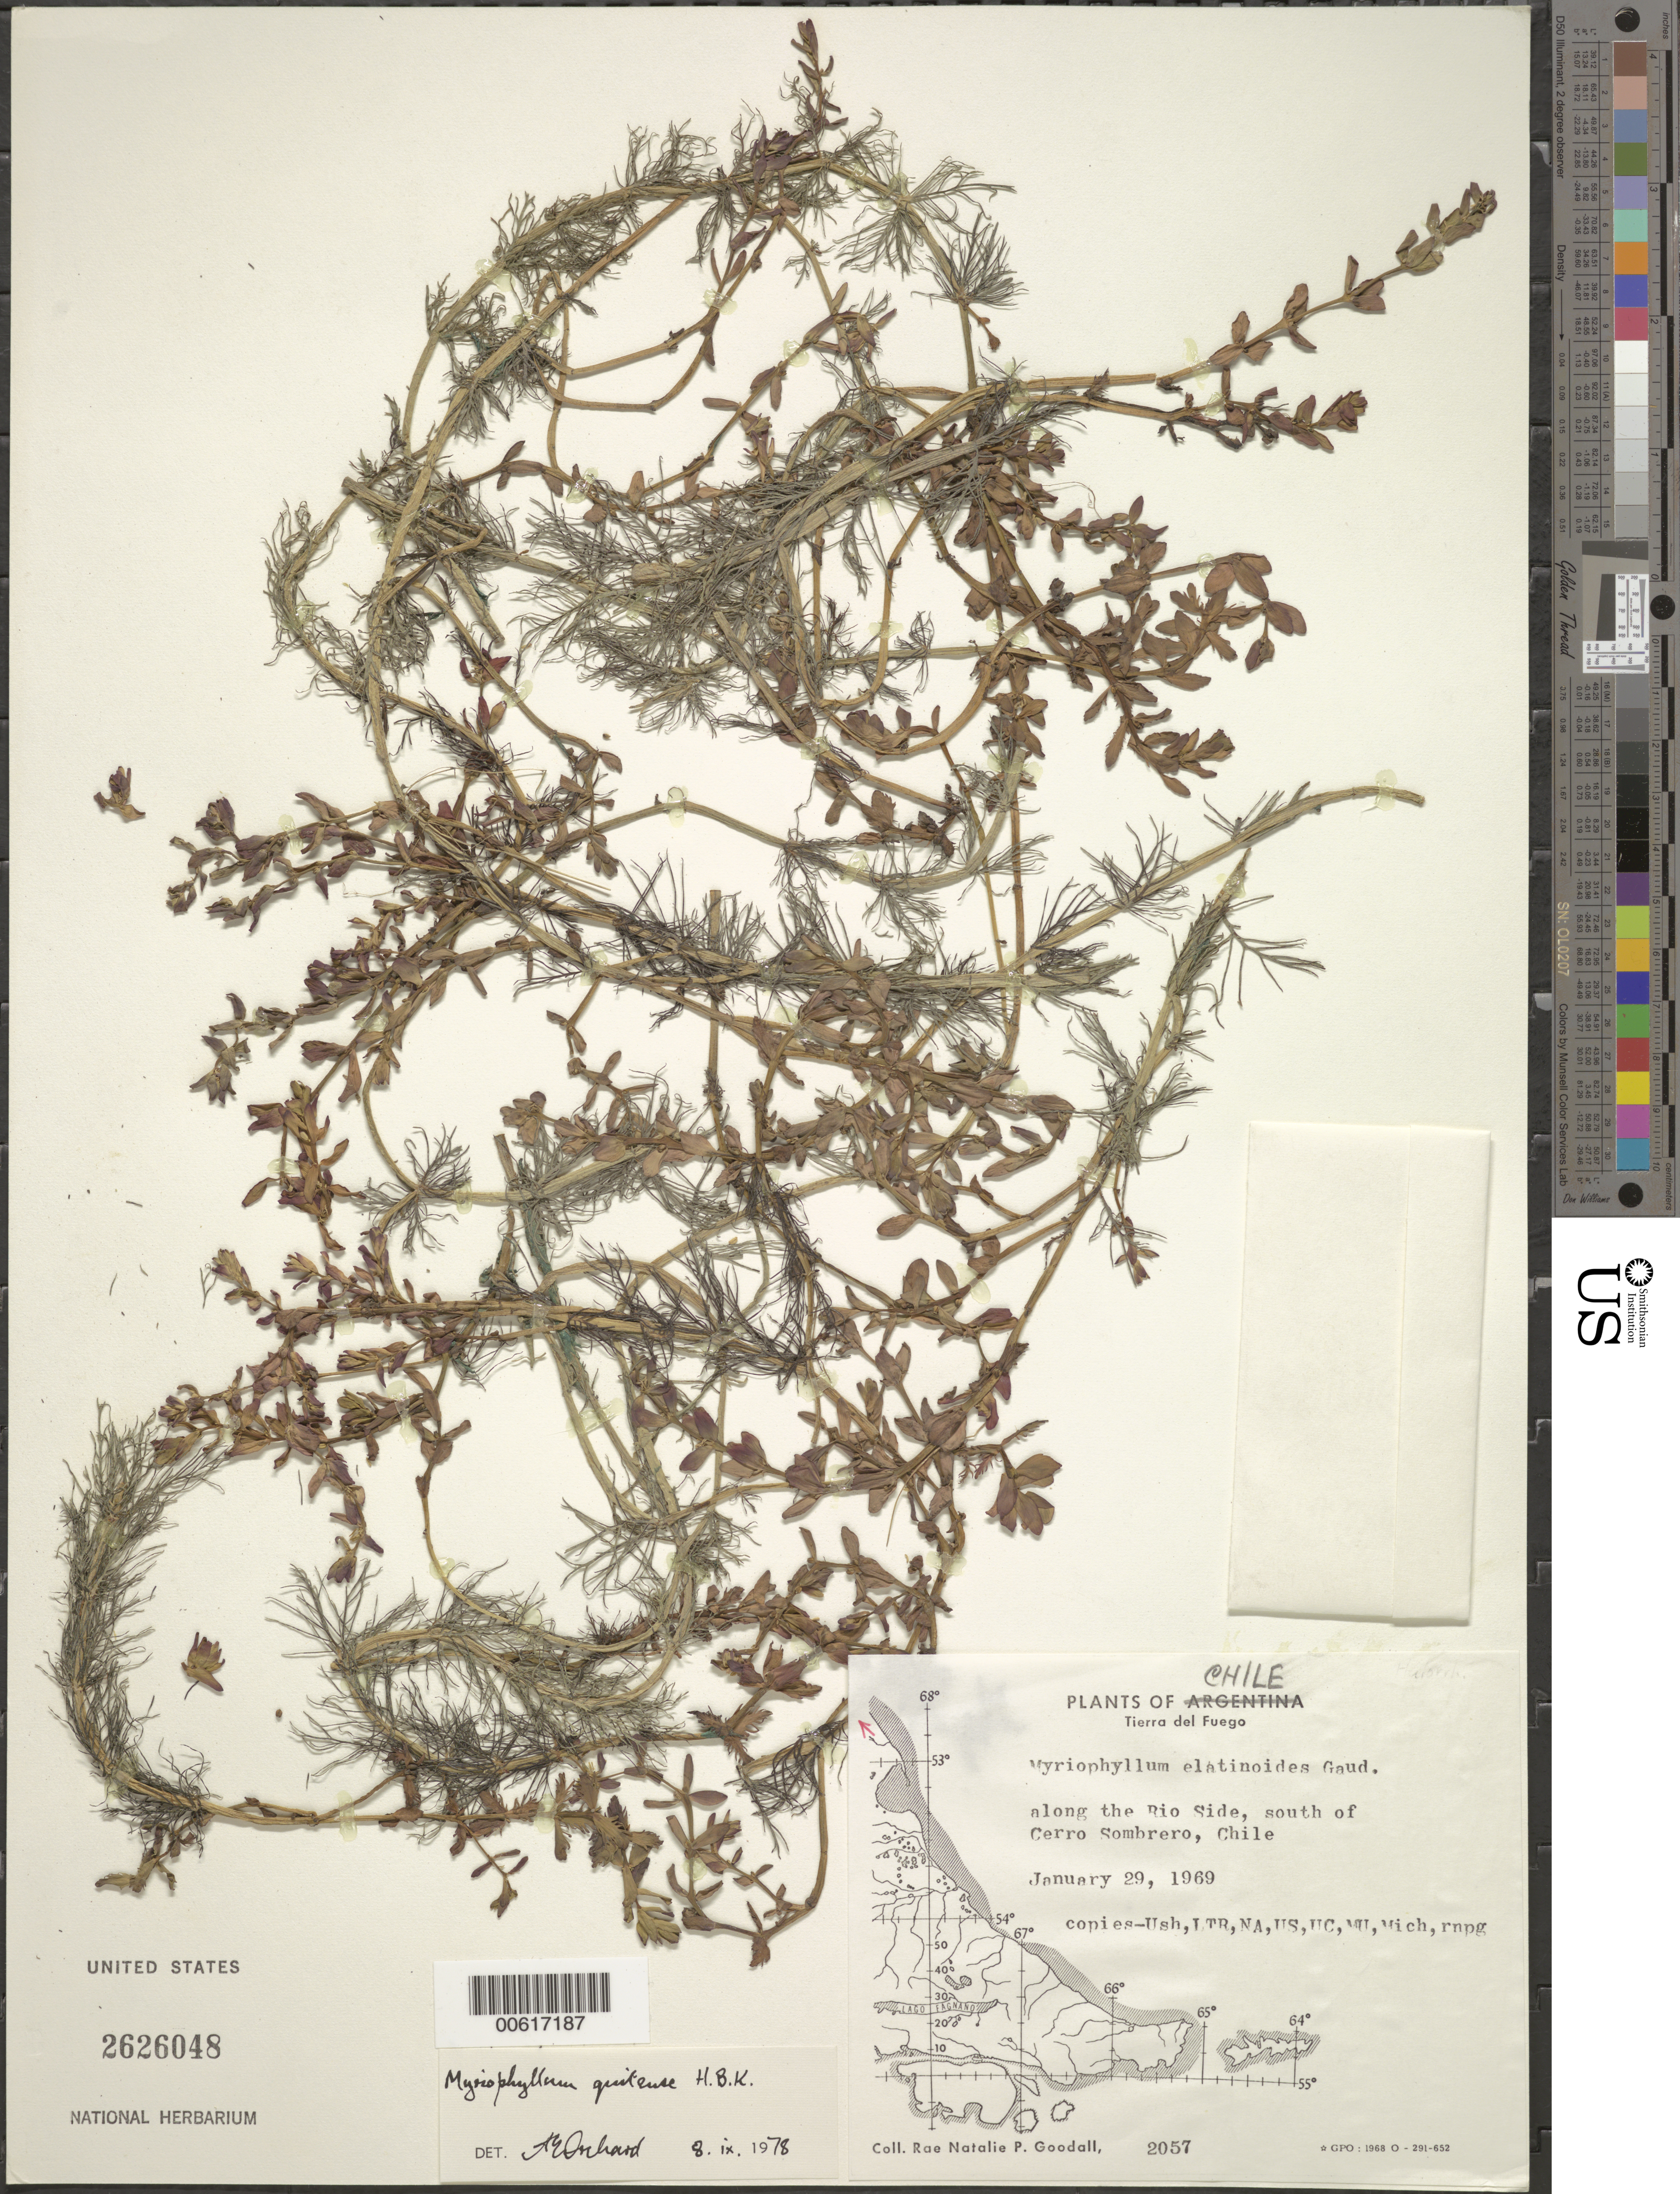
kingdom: Plantae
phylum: Tracheophyta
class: Magnoliopsida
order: Saxifragales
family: Haloragaceae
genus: Myriophyllum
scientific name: Myriophyllum quitense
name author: Kunth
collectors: N. Goodall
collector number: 2057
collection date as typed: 29 Jan 1969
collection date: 1969-01-29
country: Chile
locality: S of Cerro Sombrero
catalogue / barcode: US 2626048